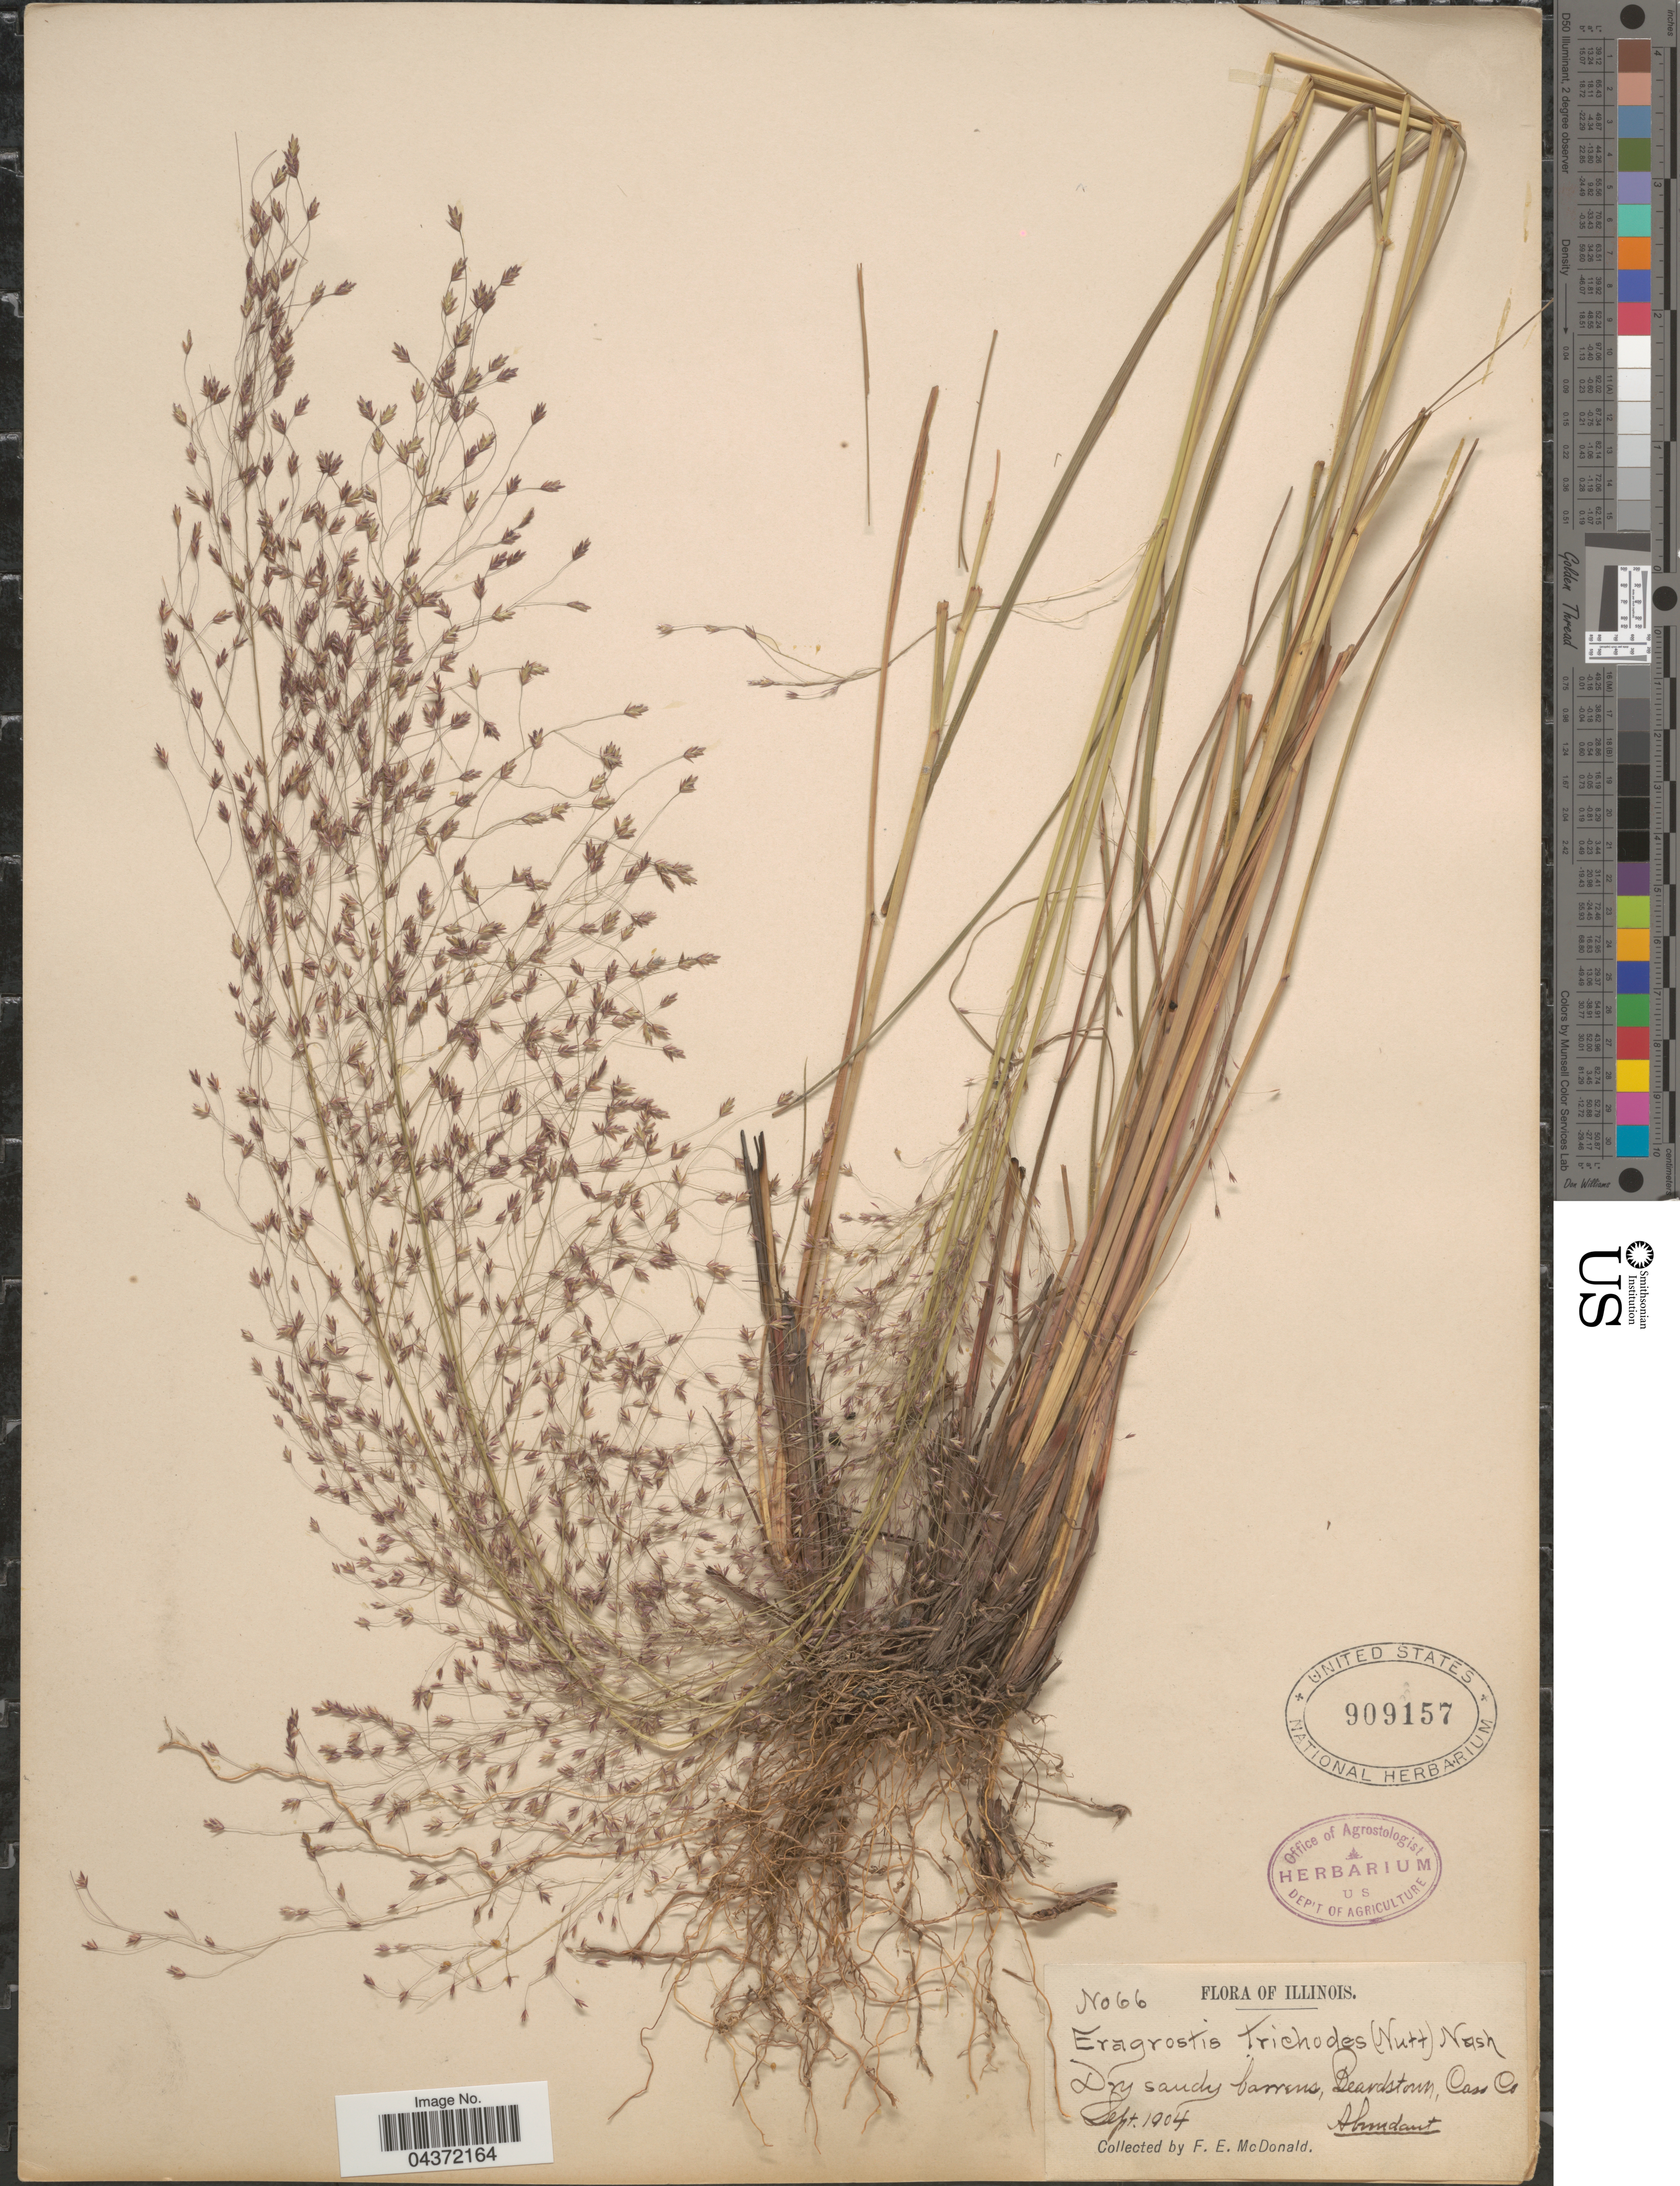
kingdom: Plantae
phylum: Tracheophyta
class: Liliopsida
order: Poales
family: Poaceae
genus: Eragrostis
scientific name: Eragrostis trichodes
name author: (Nutt.) Alph. Wood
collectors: F. E. McDonald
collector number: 66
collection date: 1904-09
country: United States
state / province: Illinois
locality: Dry sandy barrens, Beardstown, Cass Co.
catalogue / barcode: US 909157